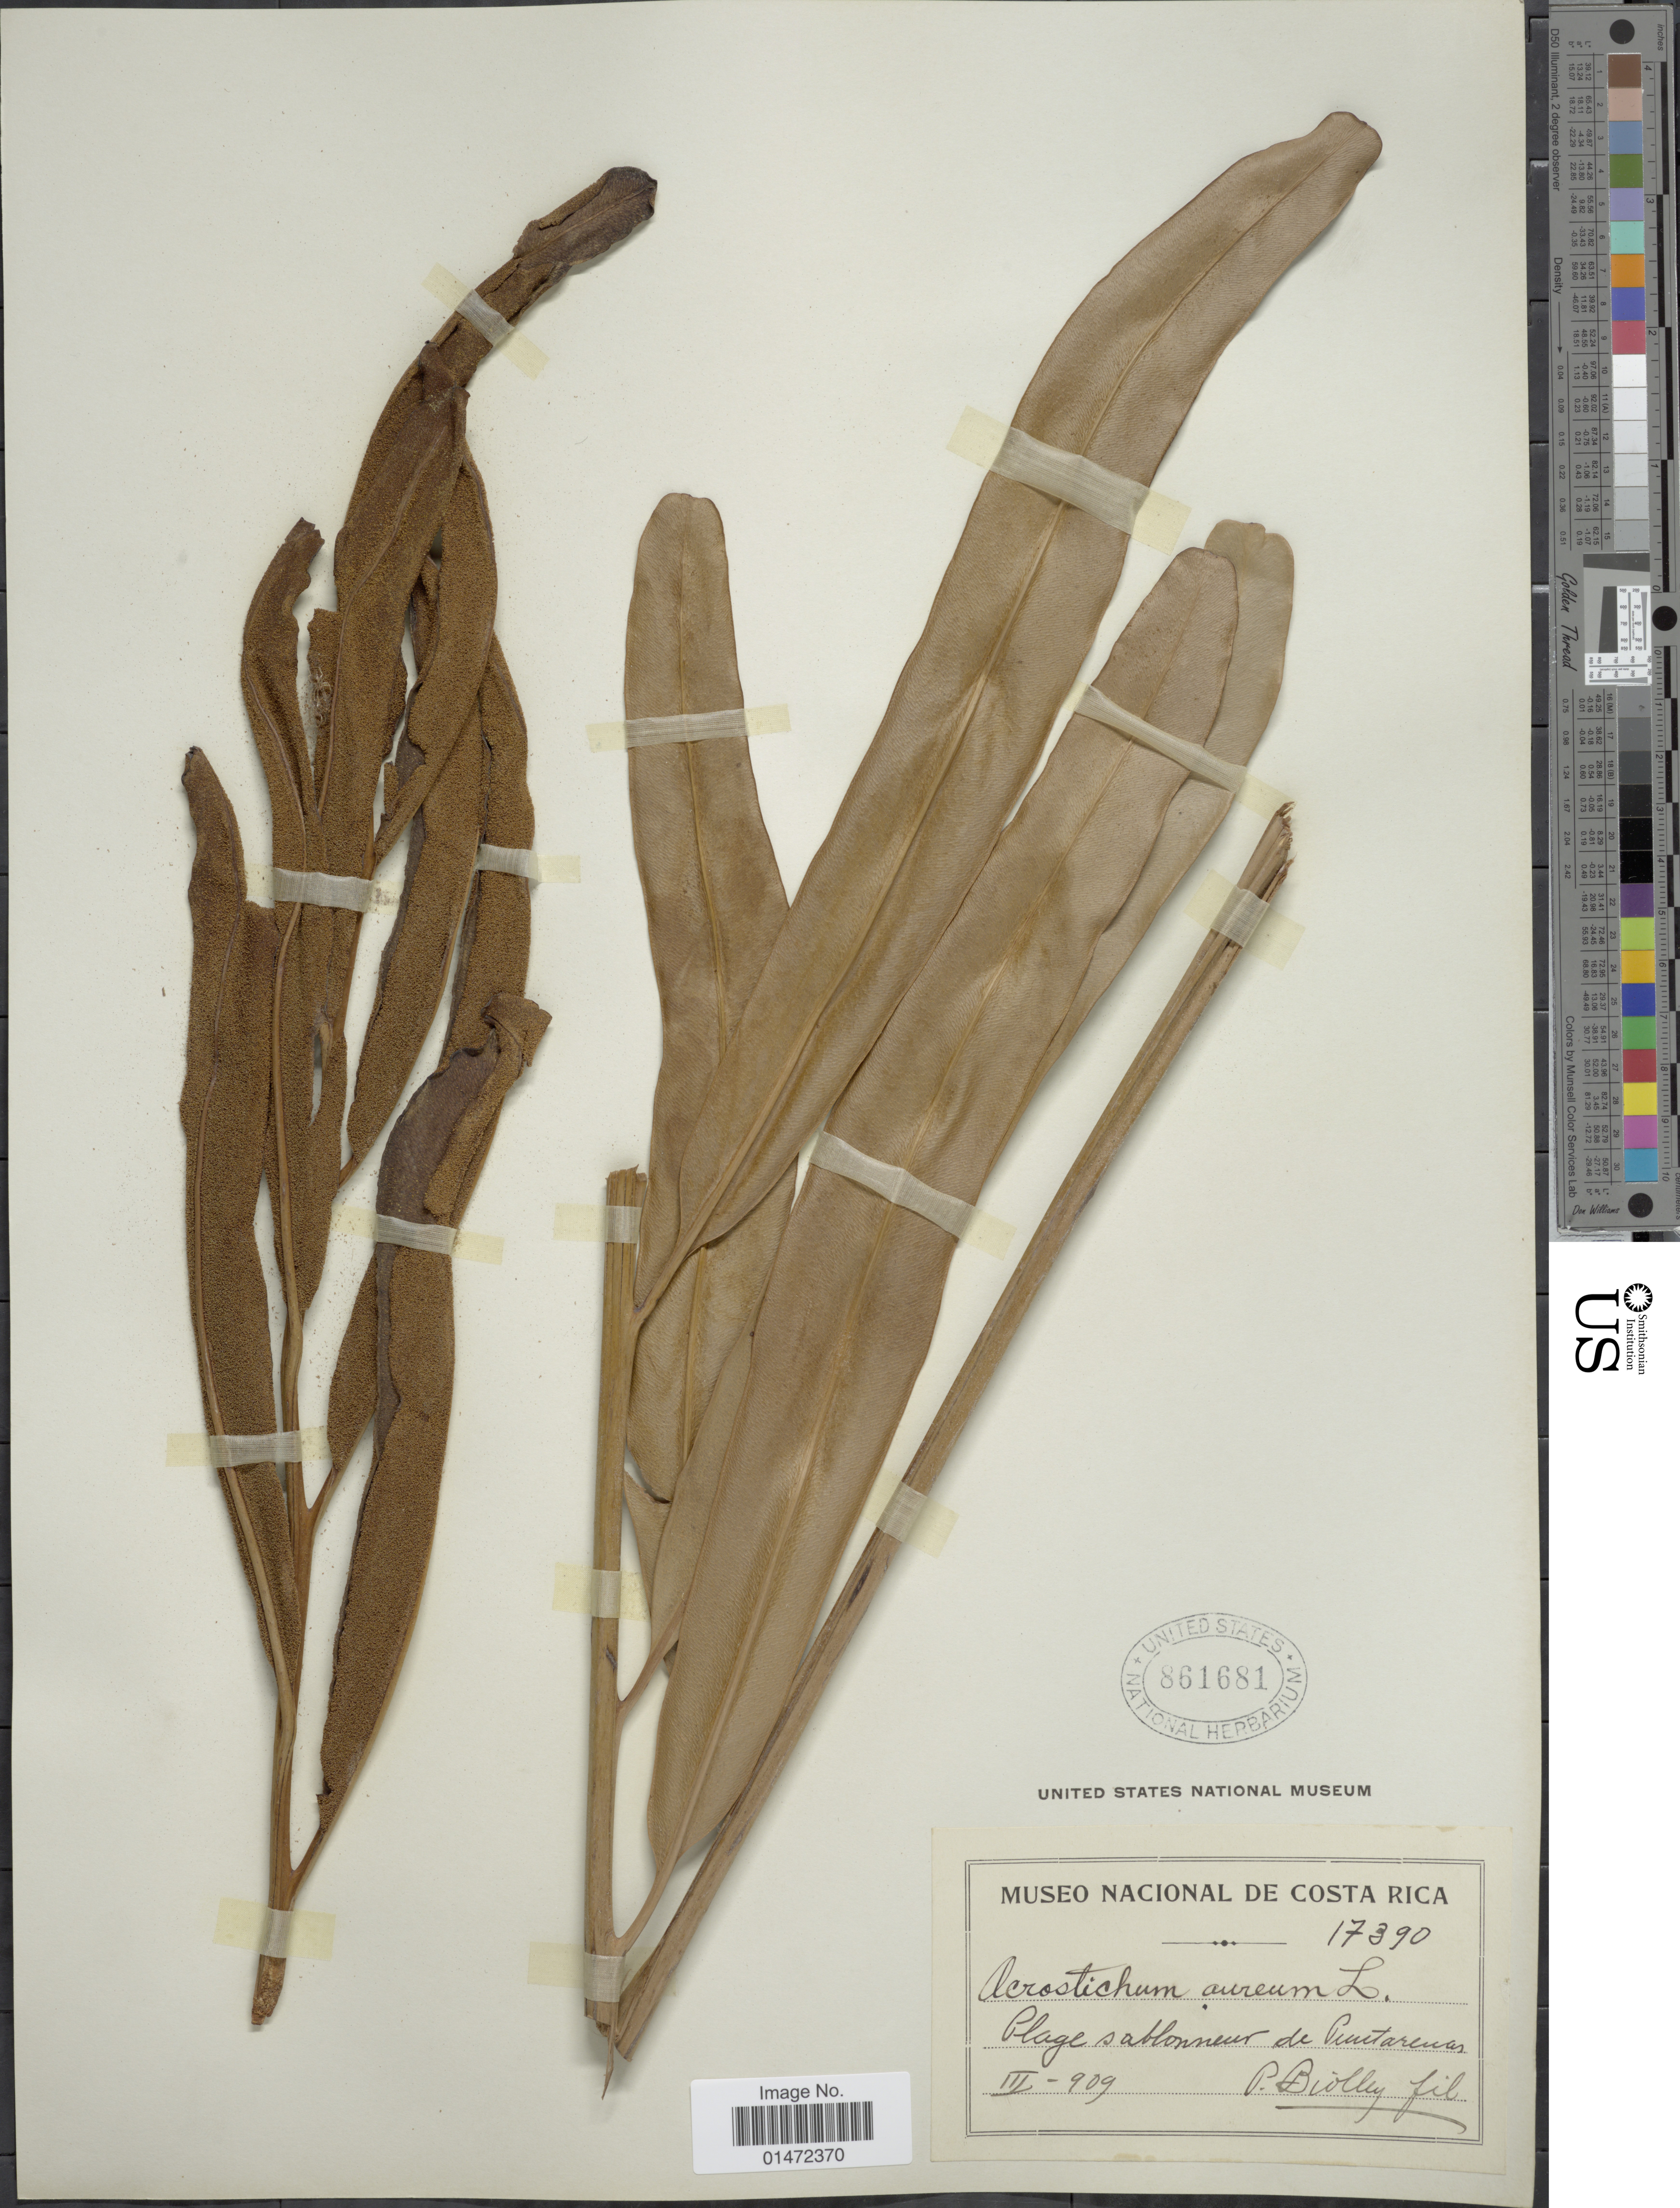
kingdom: Plantae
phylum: Tracheophyta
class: Polypodiopsida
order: Polypodiales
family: Pteridaceae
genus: Acrostichum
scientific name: Acrostichum aureum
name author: L.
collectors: P. Biolley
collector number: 17390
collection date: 1909-03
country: Costa Rica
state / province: Puntarenas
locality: Plage sablonneur de Puntarenas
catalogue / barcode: US 861681